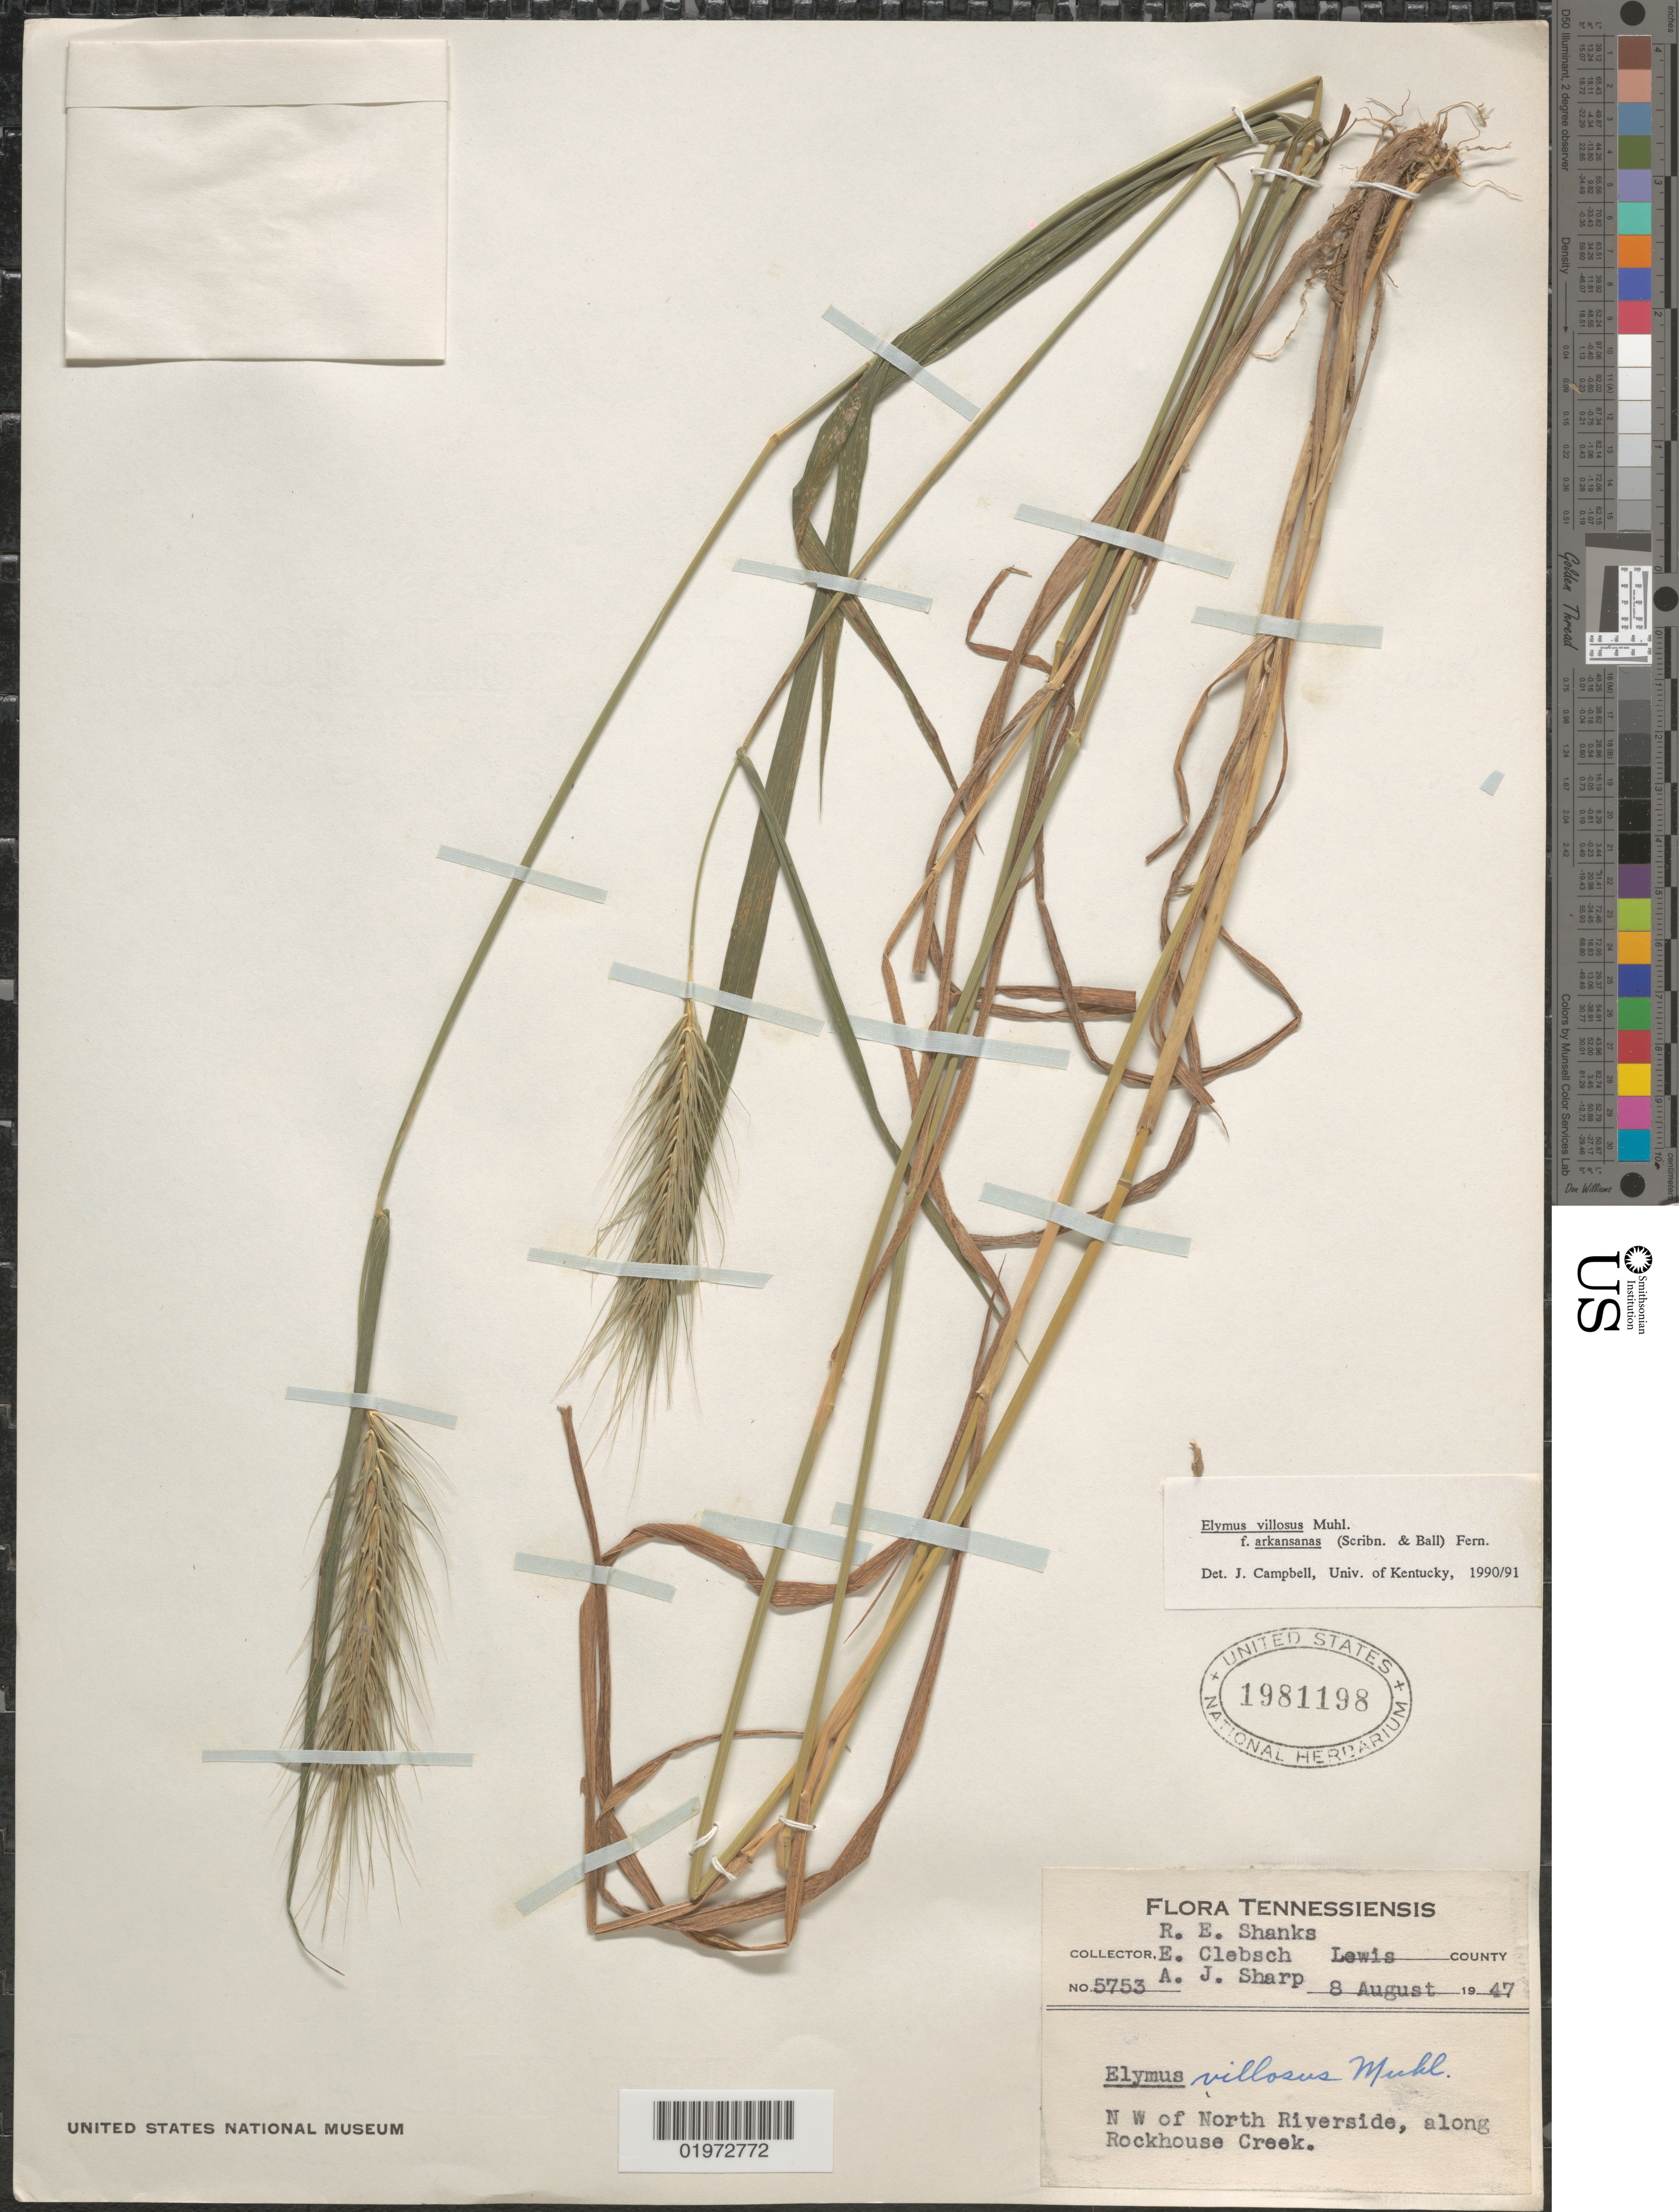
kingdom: Plantae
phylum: Tracheophyta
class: Liliopsida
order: Poales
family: Poaceae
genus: Elymus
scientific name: Elymus villosus var. arkansanus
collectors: R. Shanks, E. Clebsch & A. J. Sharp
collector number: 5753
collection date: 1947-08-08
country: United States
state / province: Tennessee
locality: Lewis County. N W of North Riverside, along Rockhouse Creek.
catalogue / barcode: US 1981198